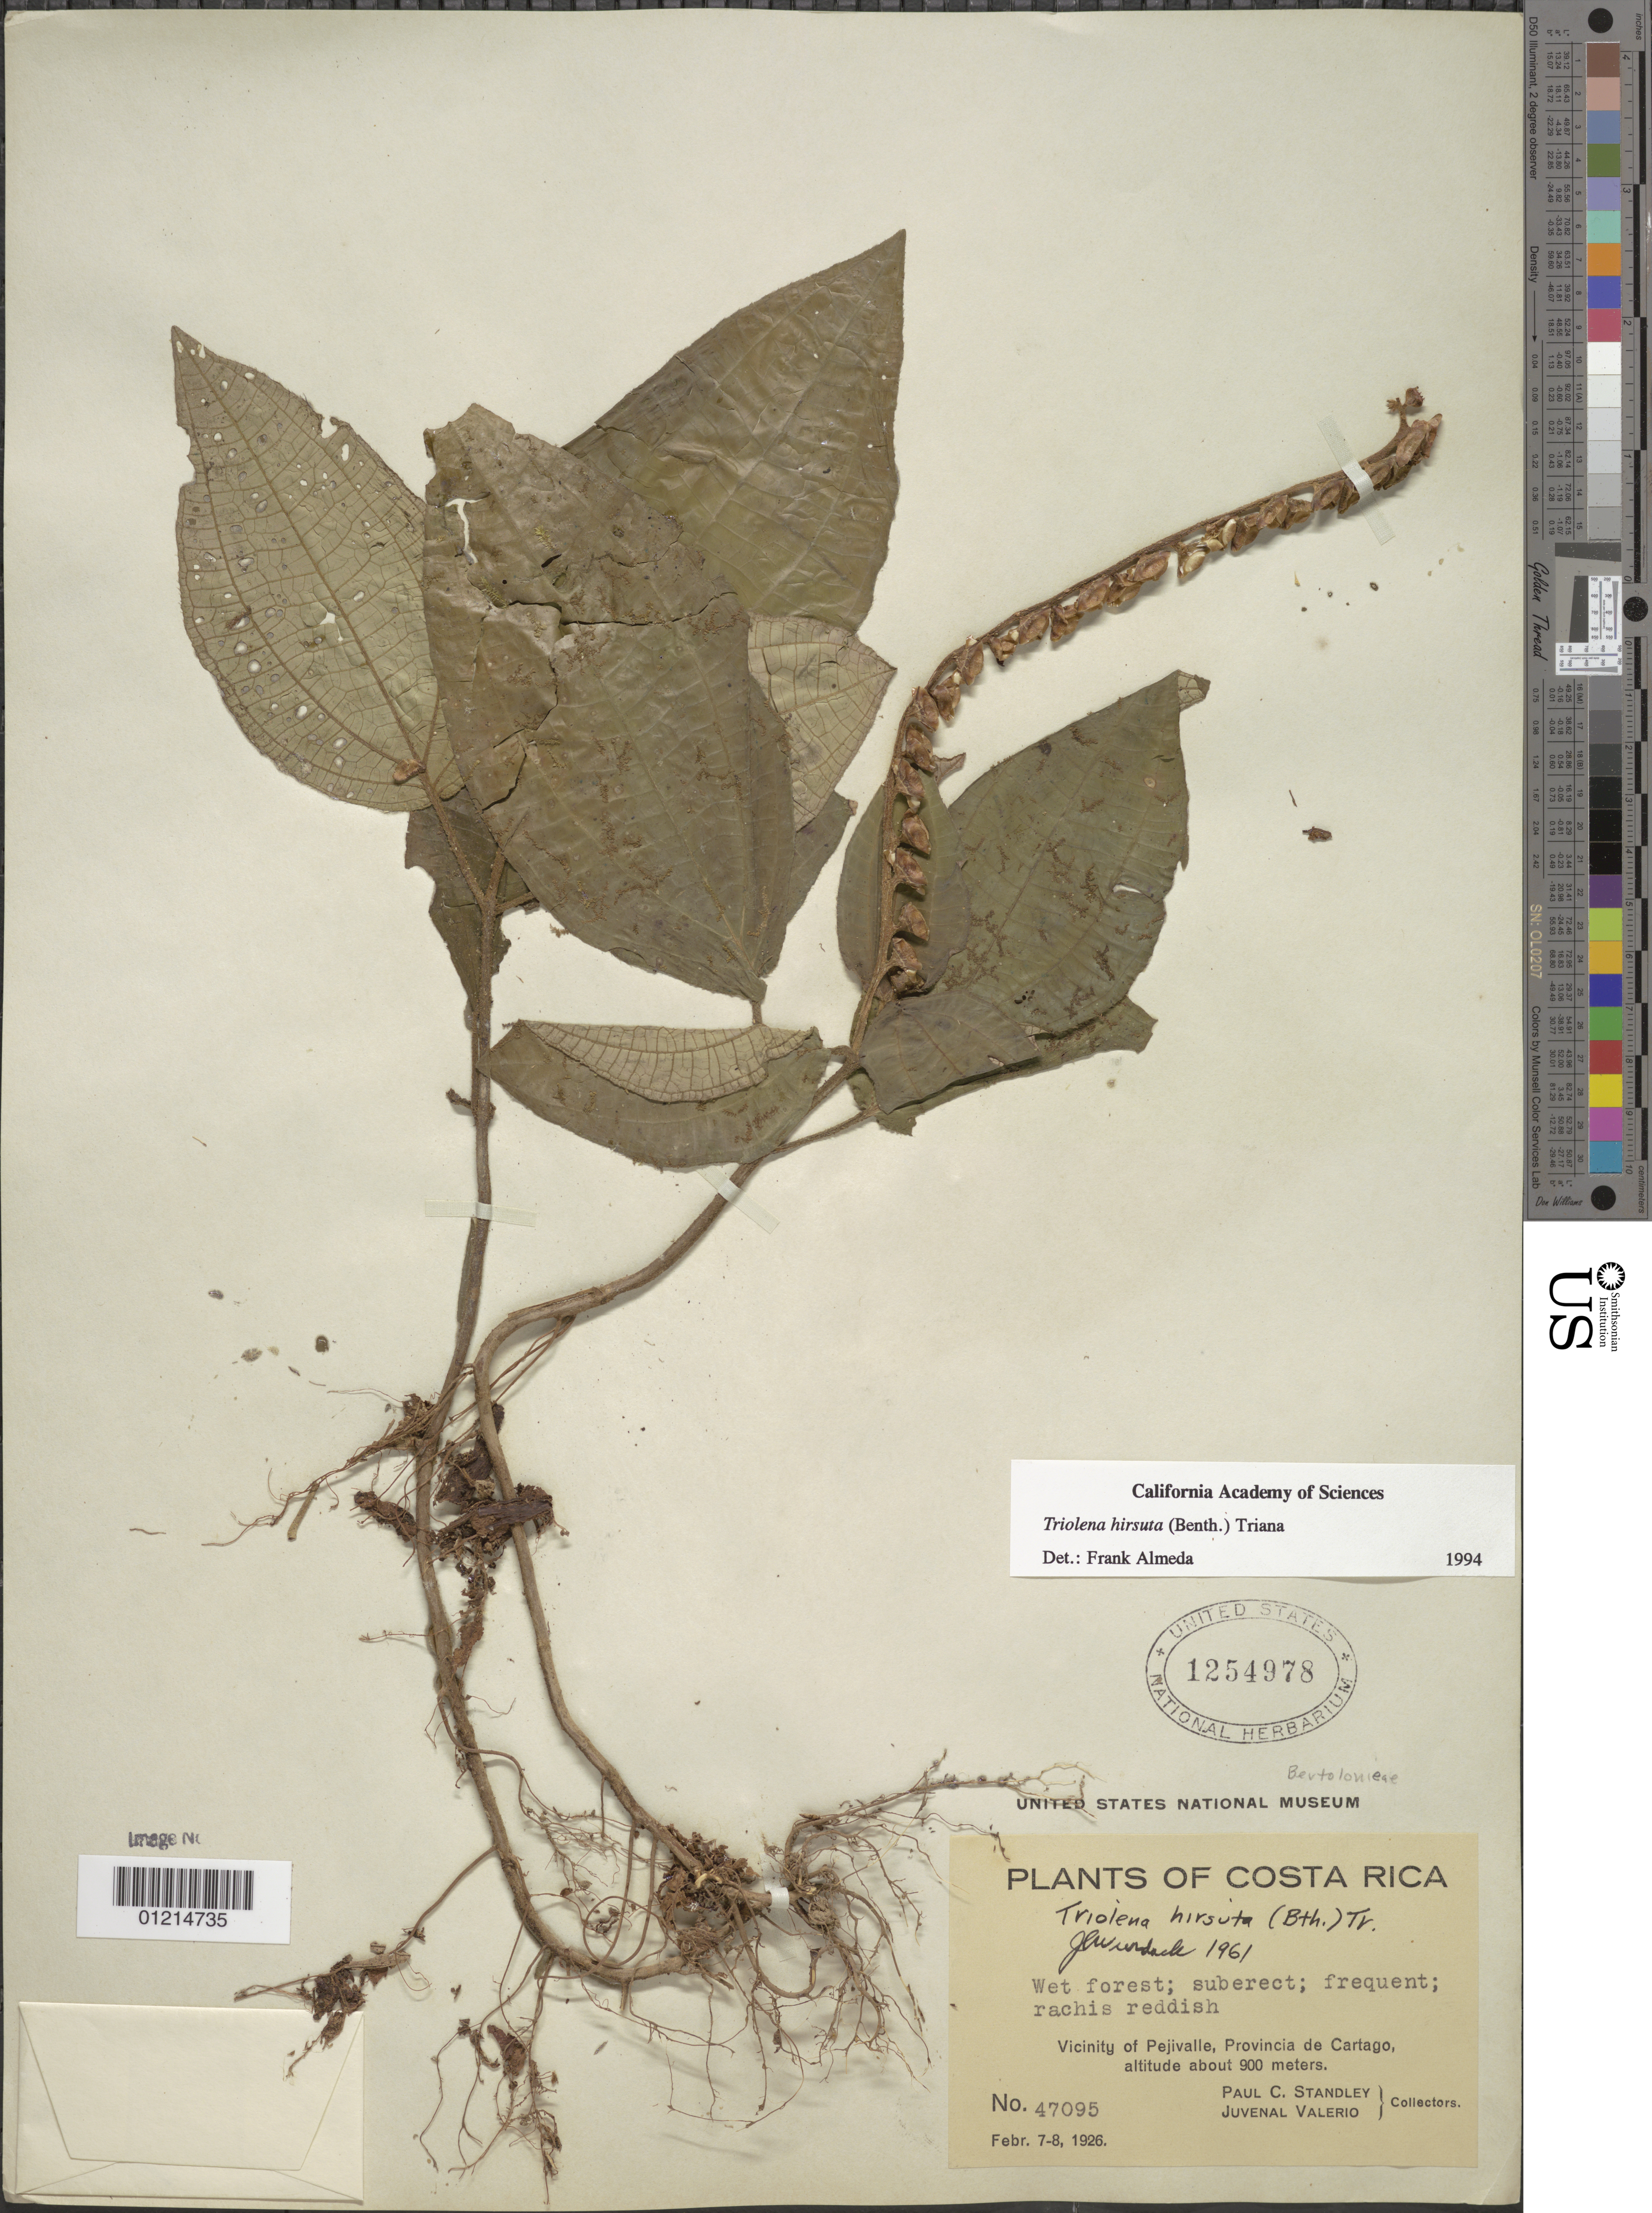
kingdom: Plantae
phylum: Tracheophyta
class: Magnoliopsida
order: Myrtales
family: Melastomataceae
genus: Triolena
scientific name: Triolena hirsuta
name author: (Benth.) Triana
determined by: Almeda, F.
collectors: P. C. Standley & J. Valero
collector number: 47095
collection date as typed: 07 Feb 1926 to 08 Feb 1926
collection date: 1926-02-07/1926-02-08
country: Costa Rica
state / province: Cartago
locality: Vicinity of Pejivalle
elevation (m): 900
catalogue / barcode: US 1254978